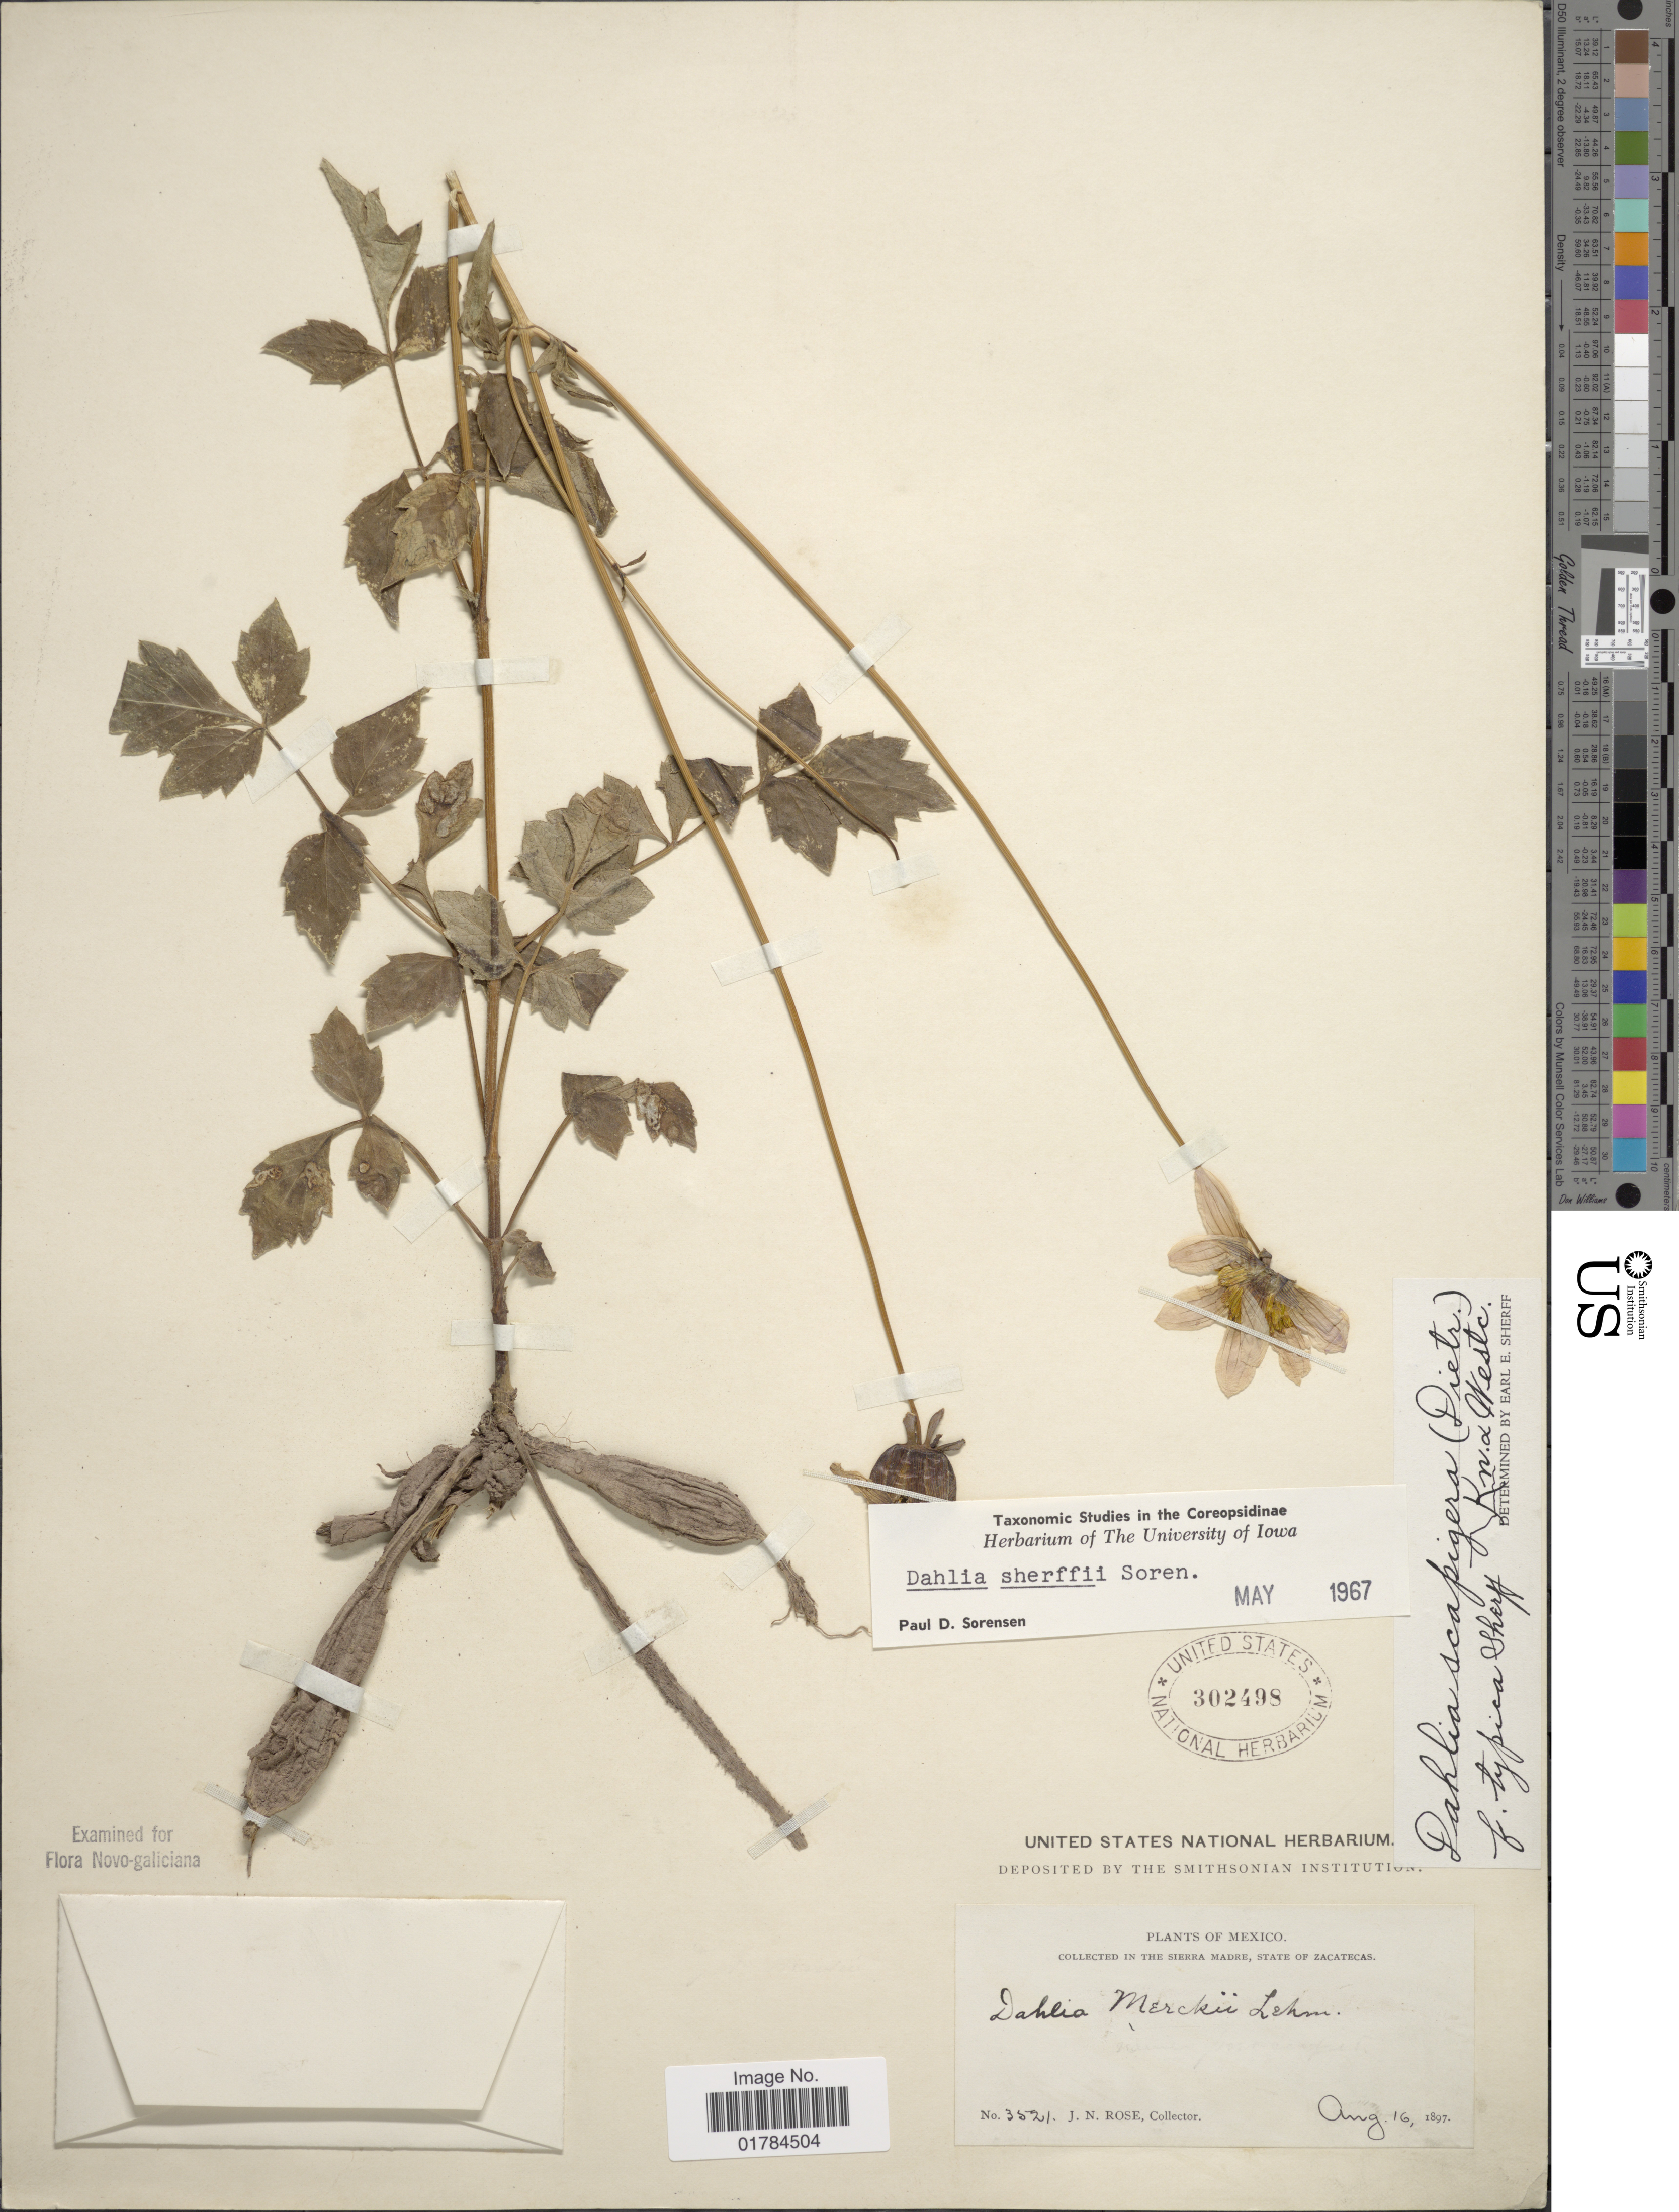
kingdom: Plantae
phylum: Tracheophyta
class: Magnoliopsida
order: Asterales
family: Asteraceae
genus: Dahlia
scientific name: Dahlia sherffii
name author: P.D. Sørensen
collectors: J. N. Rose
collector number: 3521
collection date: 1897-08-16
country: Mexico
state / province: Zacatecas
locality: Sierra Madre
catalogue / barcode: US 302498